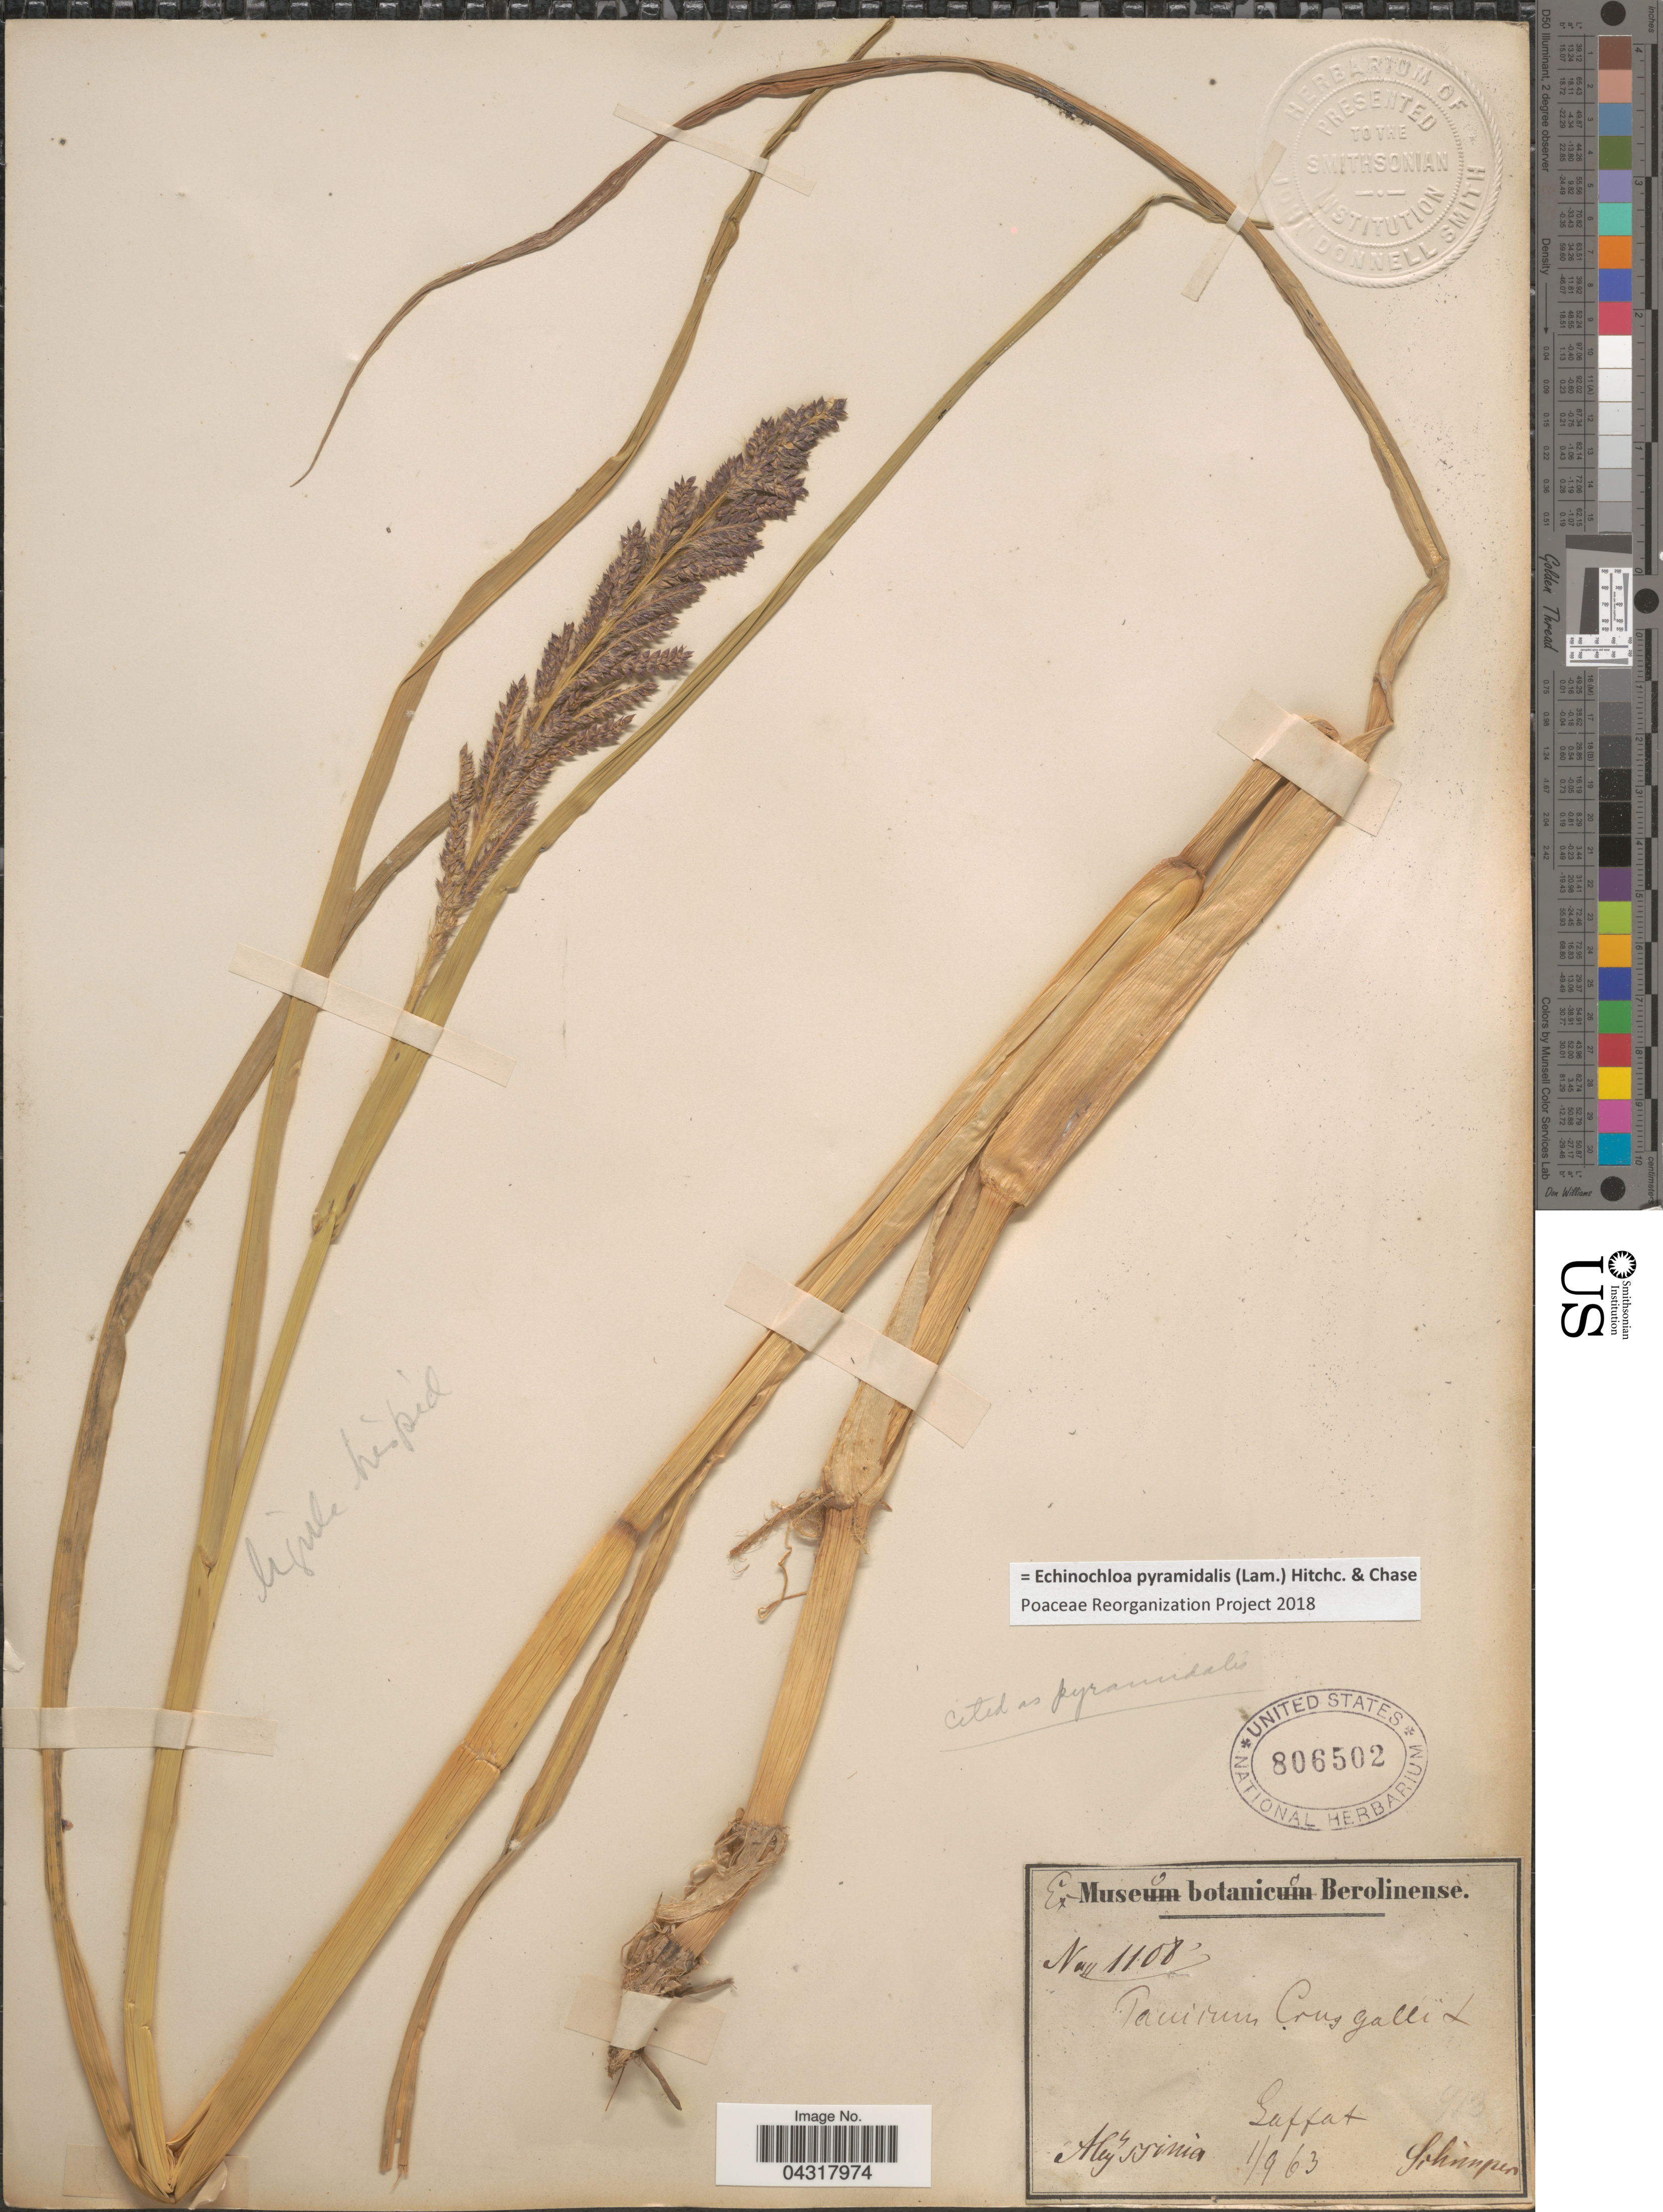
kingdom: Plantae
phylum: Tracheophyta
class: Liliopsida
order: Poales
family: Poaceae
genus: Echinochloa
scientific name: Echinochloa pyramidalis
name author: (Lam.) Hitchc. & Chase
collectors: -. Schimper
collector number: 1108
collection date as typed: Transcribed d/m/y: 1/9/63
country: Ethiopia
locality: Gaffat. Abyssinia.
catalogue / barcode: US 806502